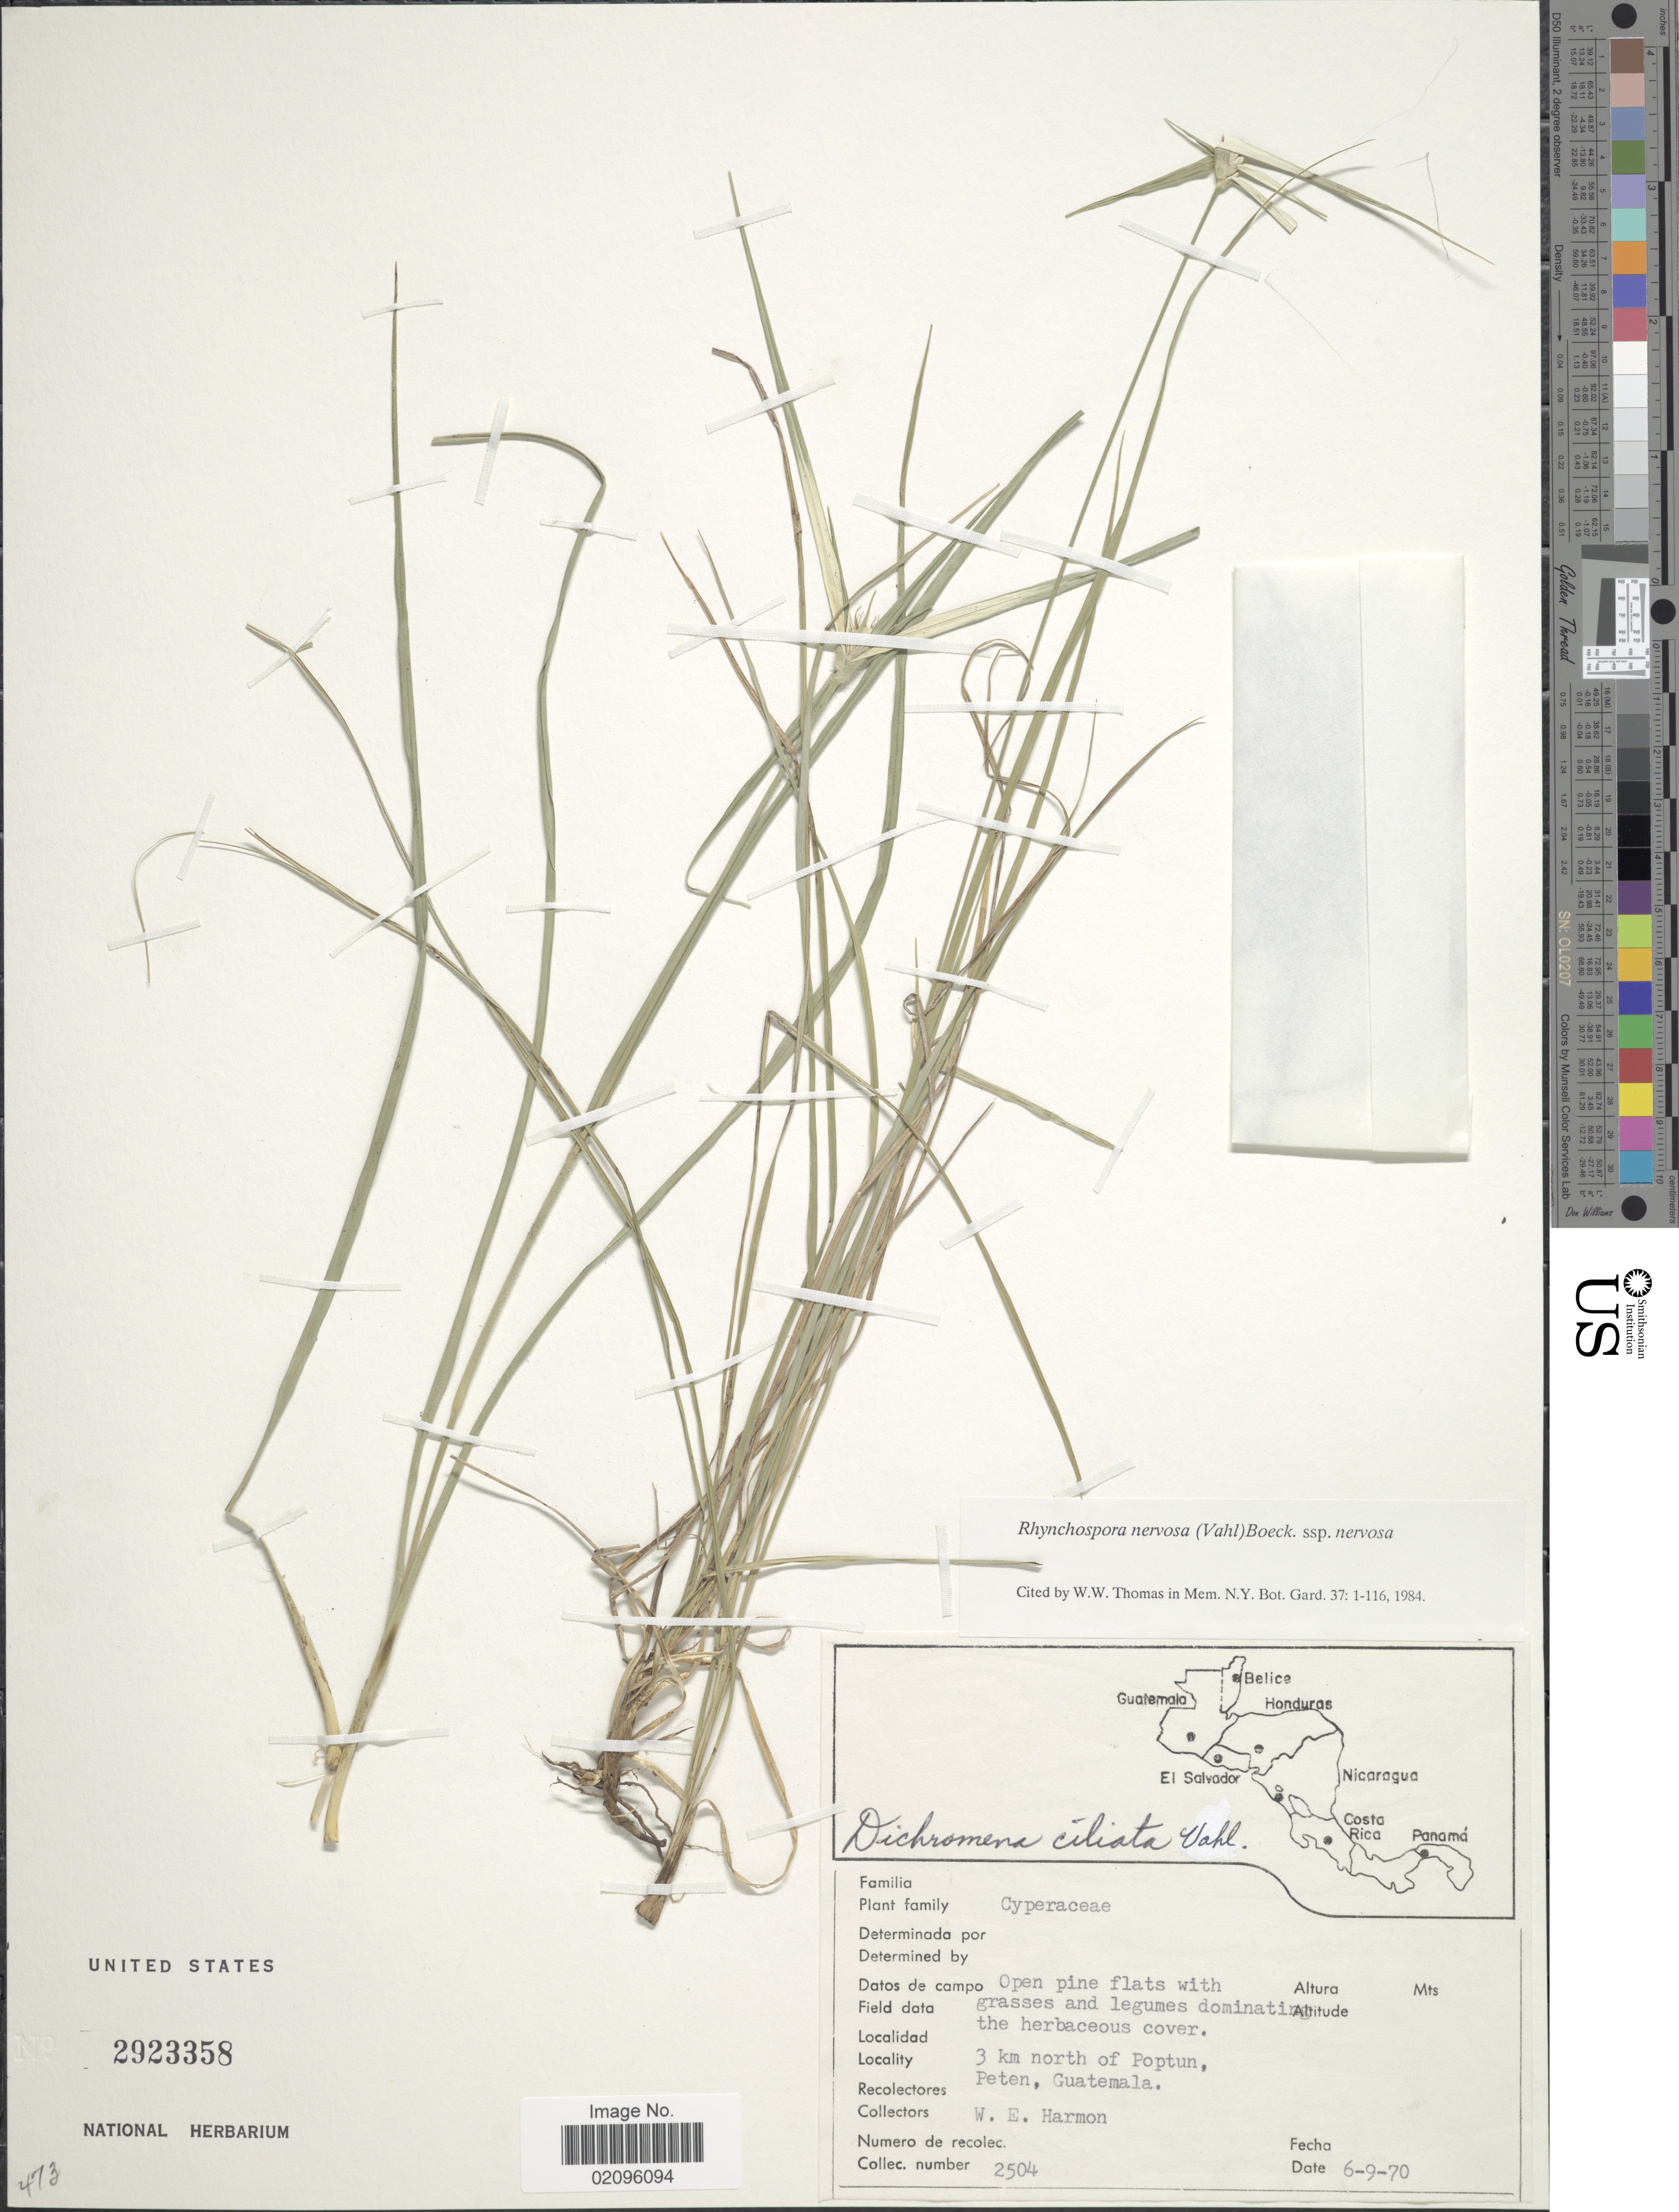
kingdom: Plantae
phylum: Tracheophyta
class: Liliopsida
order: Poales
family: Cyperaceae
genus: Rhynchospora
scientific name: Rhynchospora nervosa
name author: (Vahl) Boeckeler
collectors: W. E. Harmon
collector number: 2504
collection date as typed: Transcribed d/m/y: 6/9/70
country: Guatemala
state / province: El Petén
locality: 3 km north of Poptun, Peten.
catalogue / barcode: US 2923358